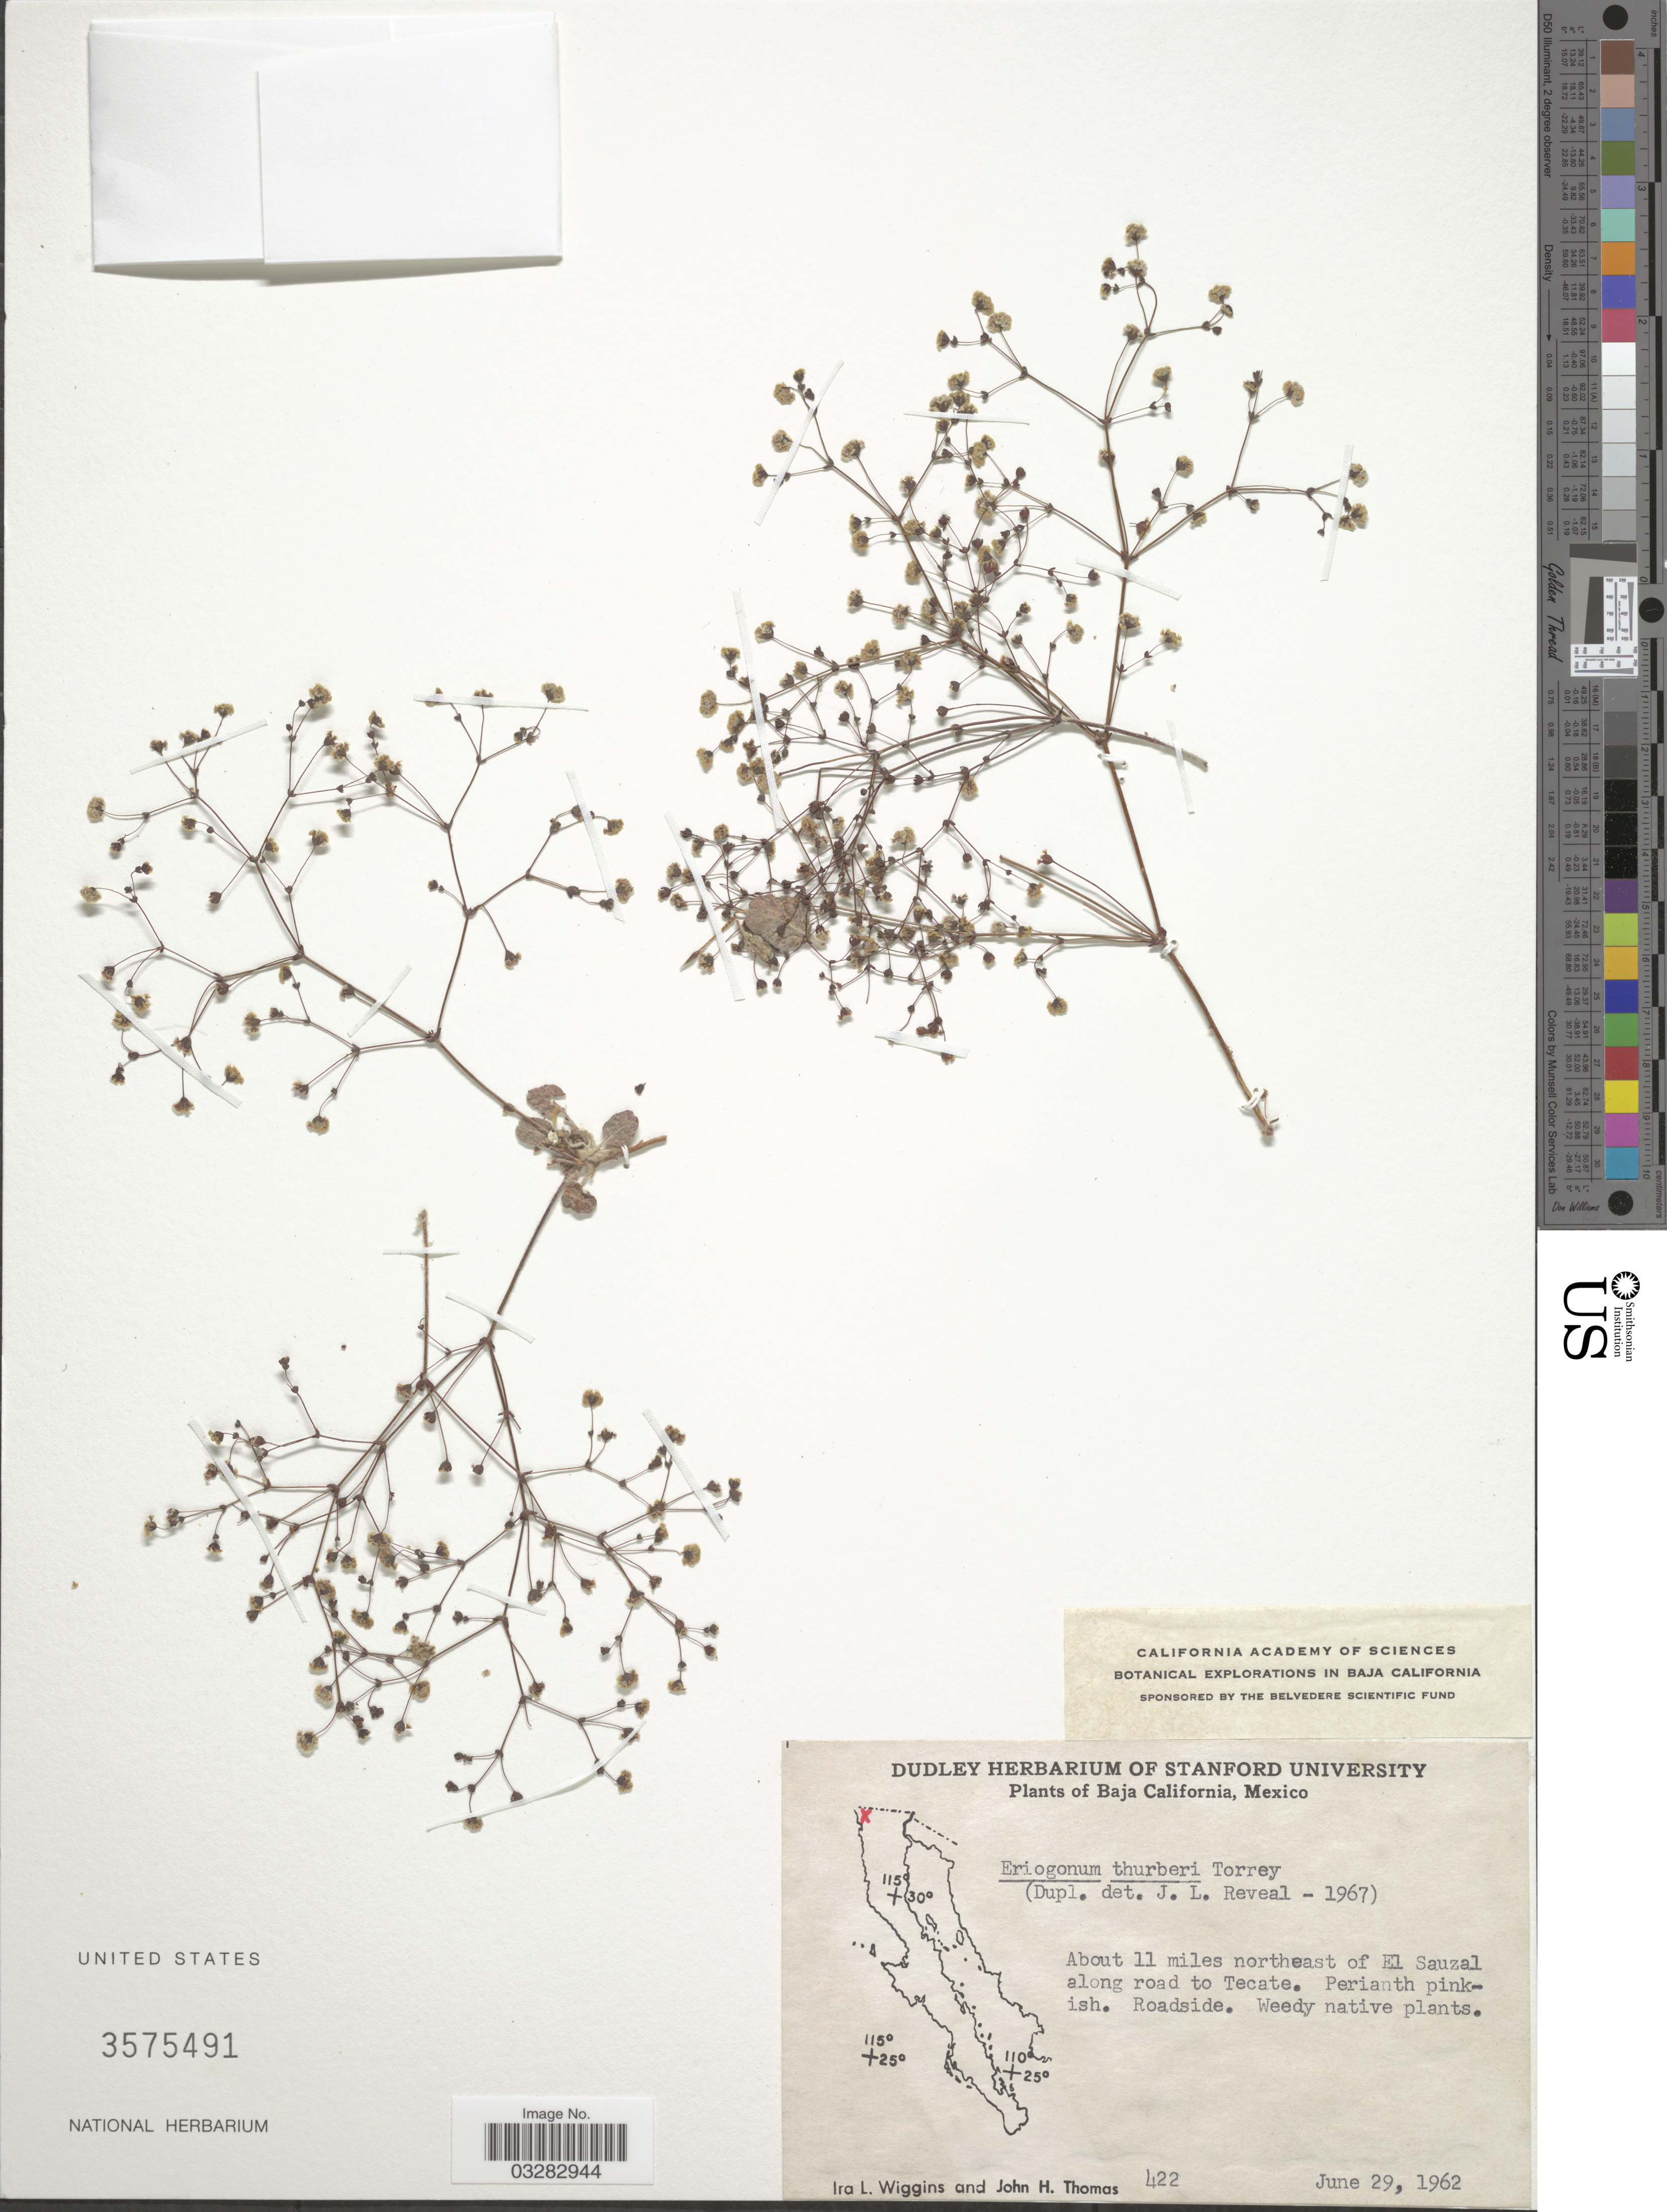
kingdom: Plantae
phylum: Tracheophyta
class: Magnoliopsida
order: Caryophyllales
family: Polygonaceae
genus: Eriogonum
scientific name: Eriogonum thurberi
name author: Torr.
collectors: I. L. Wiggins & J. H. Thomas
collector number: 422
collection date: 1962-06-29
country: Mexico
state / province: Baja California Norte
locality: About 11 miles northeast of El Sauzal along road to Tecate.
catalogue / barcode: US 3575491